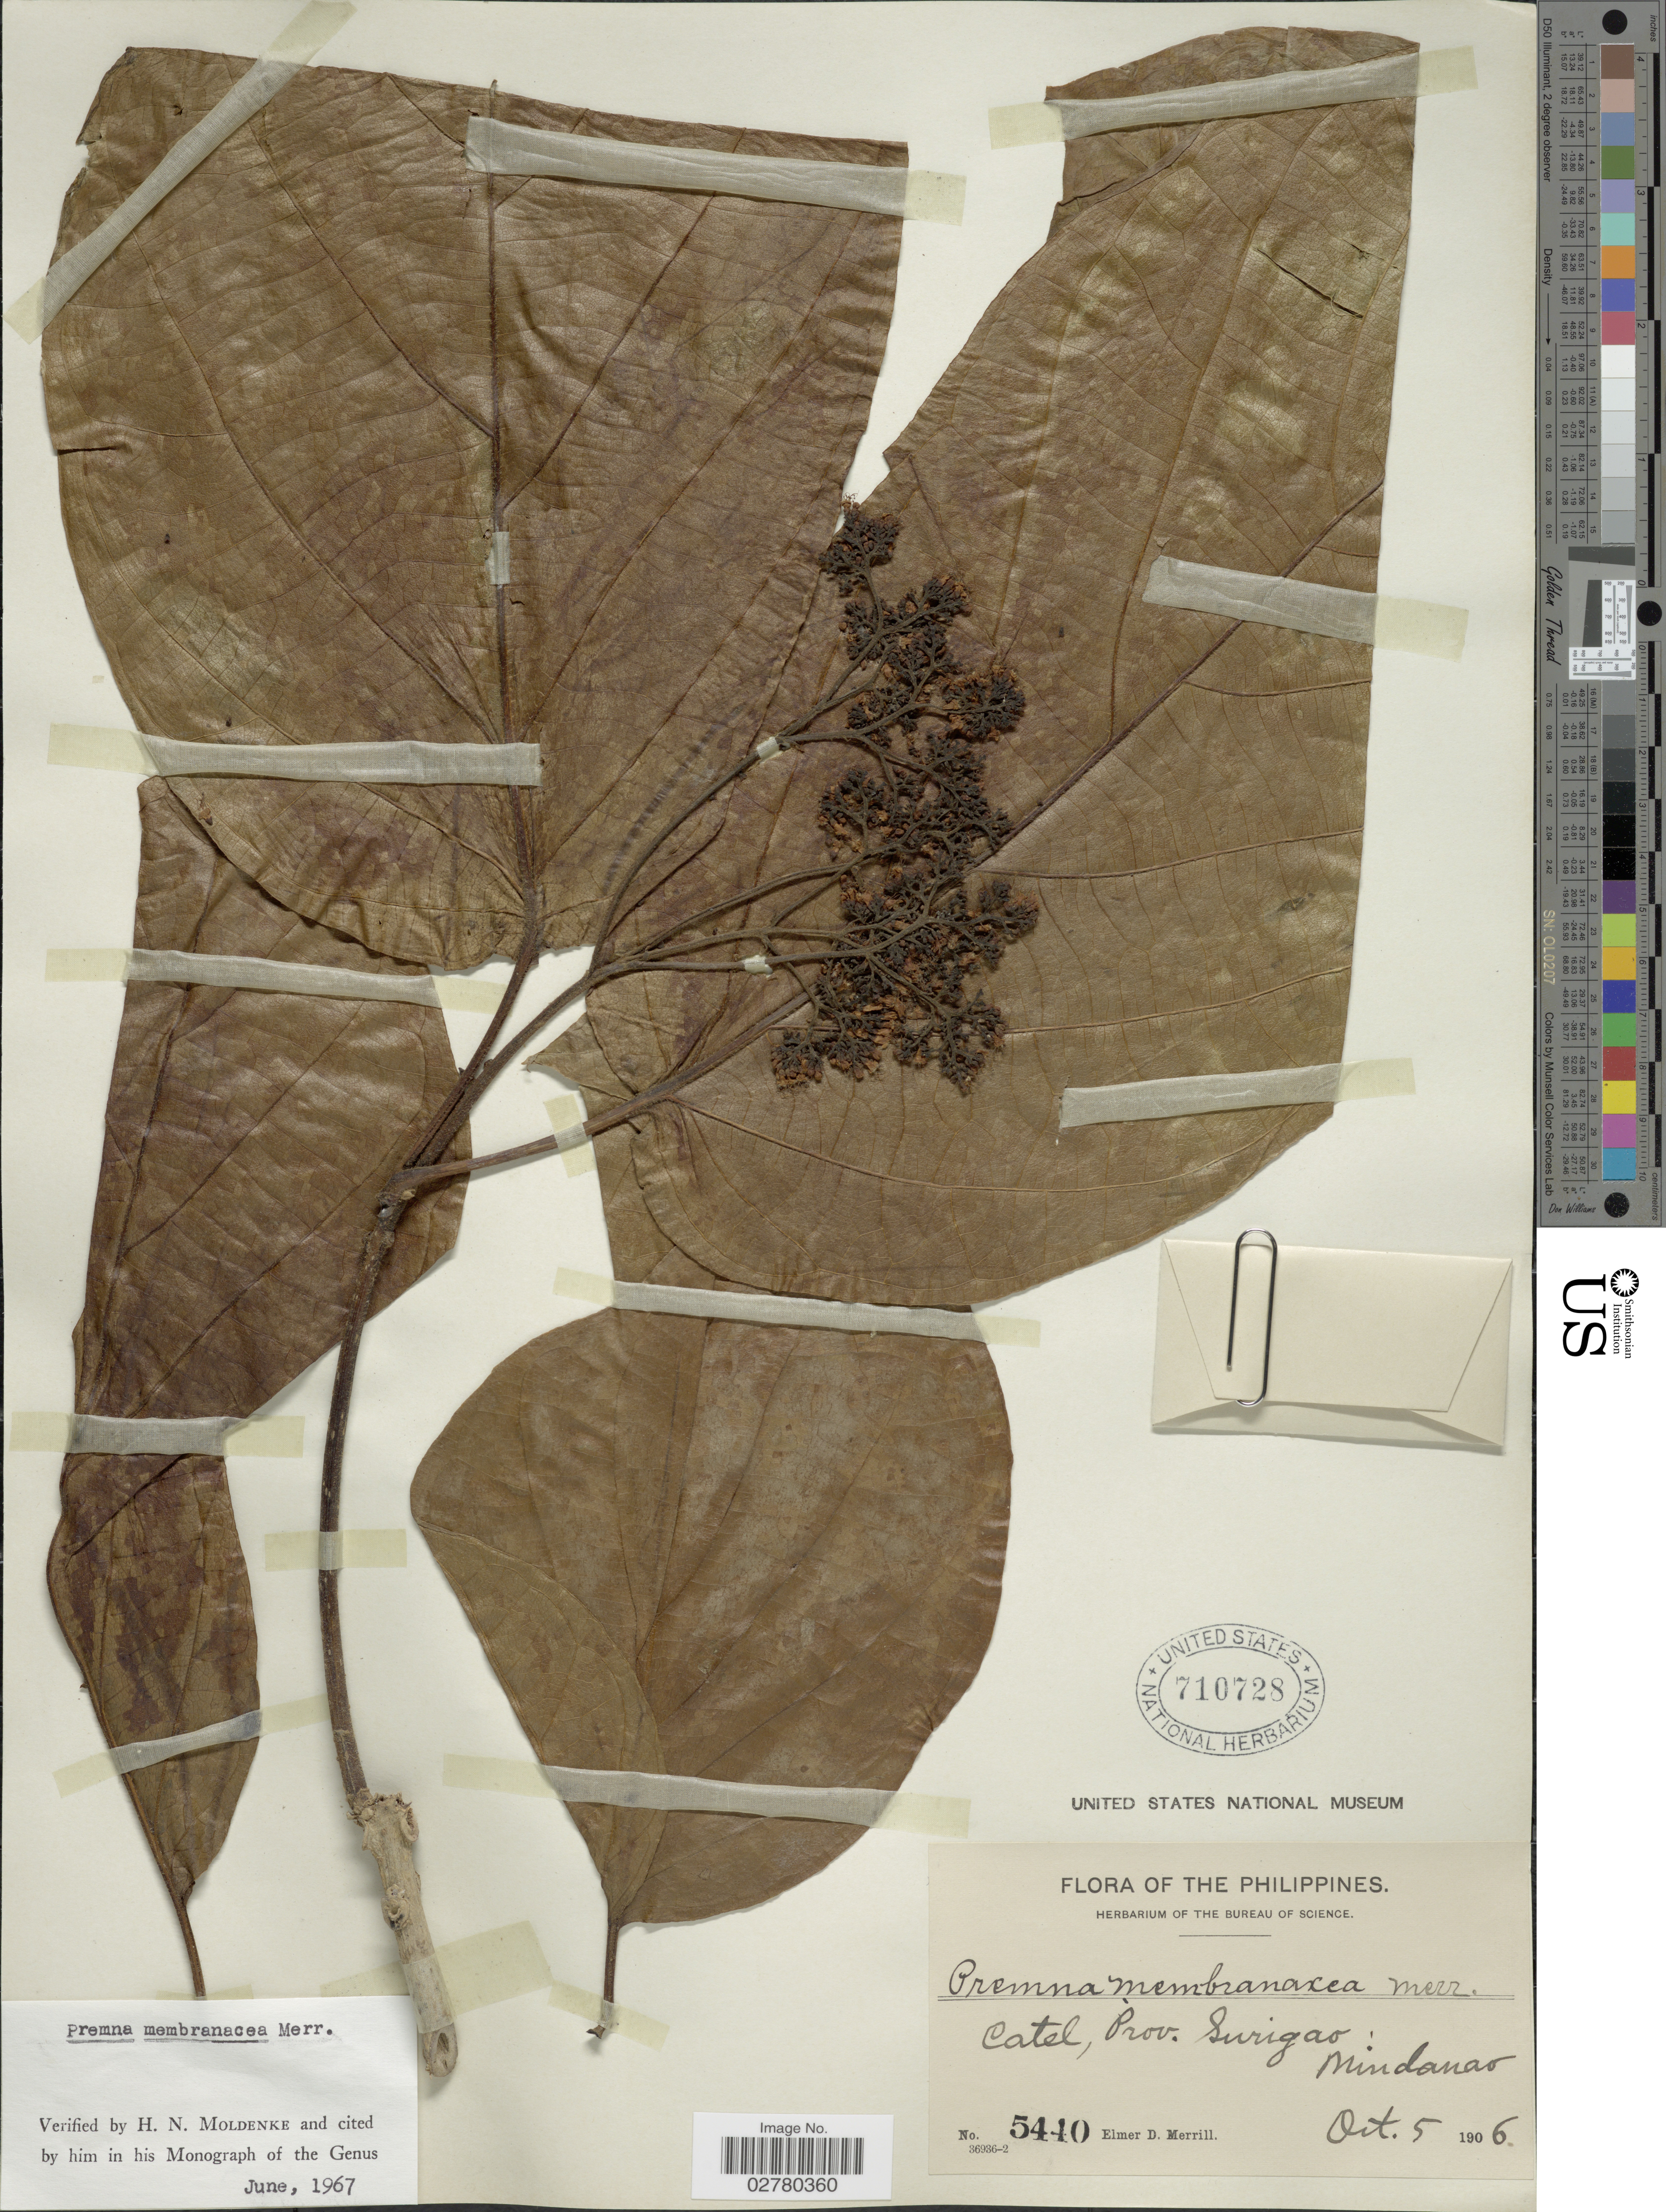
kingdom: Plantae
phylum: Tracheophyta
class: Magnoliopsida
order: Lamiales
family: Lamiaceae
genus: Premna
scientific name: Premna membranacea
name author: Merr.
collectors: E. D. Merrill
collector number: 5440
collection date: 1906-10-05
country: Philippines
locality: Catel, Prov. Surigao, Mindanao.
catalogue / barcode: US 710728